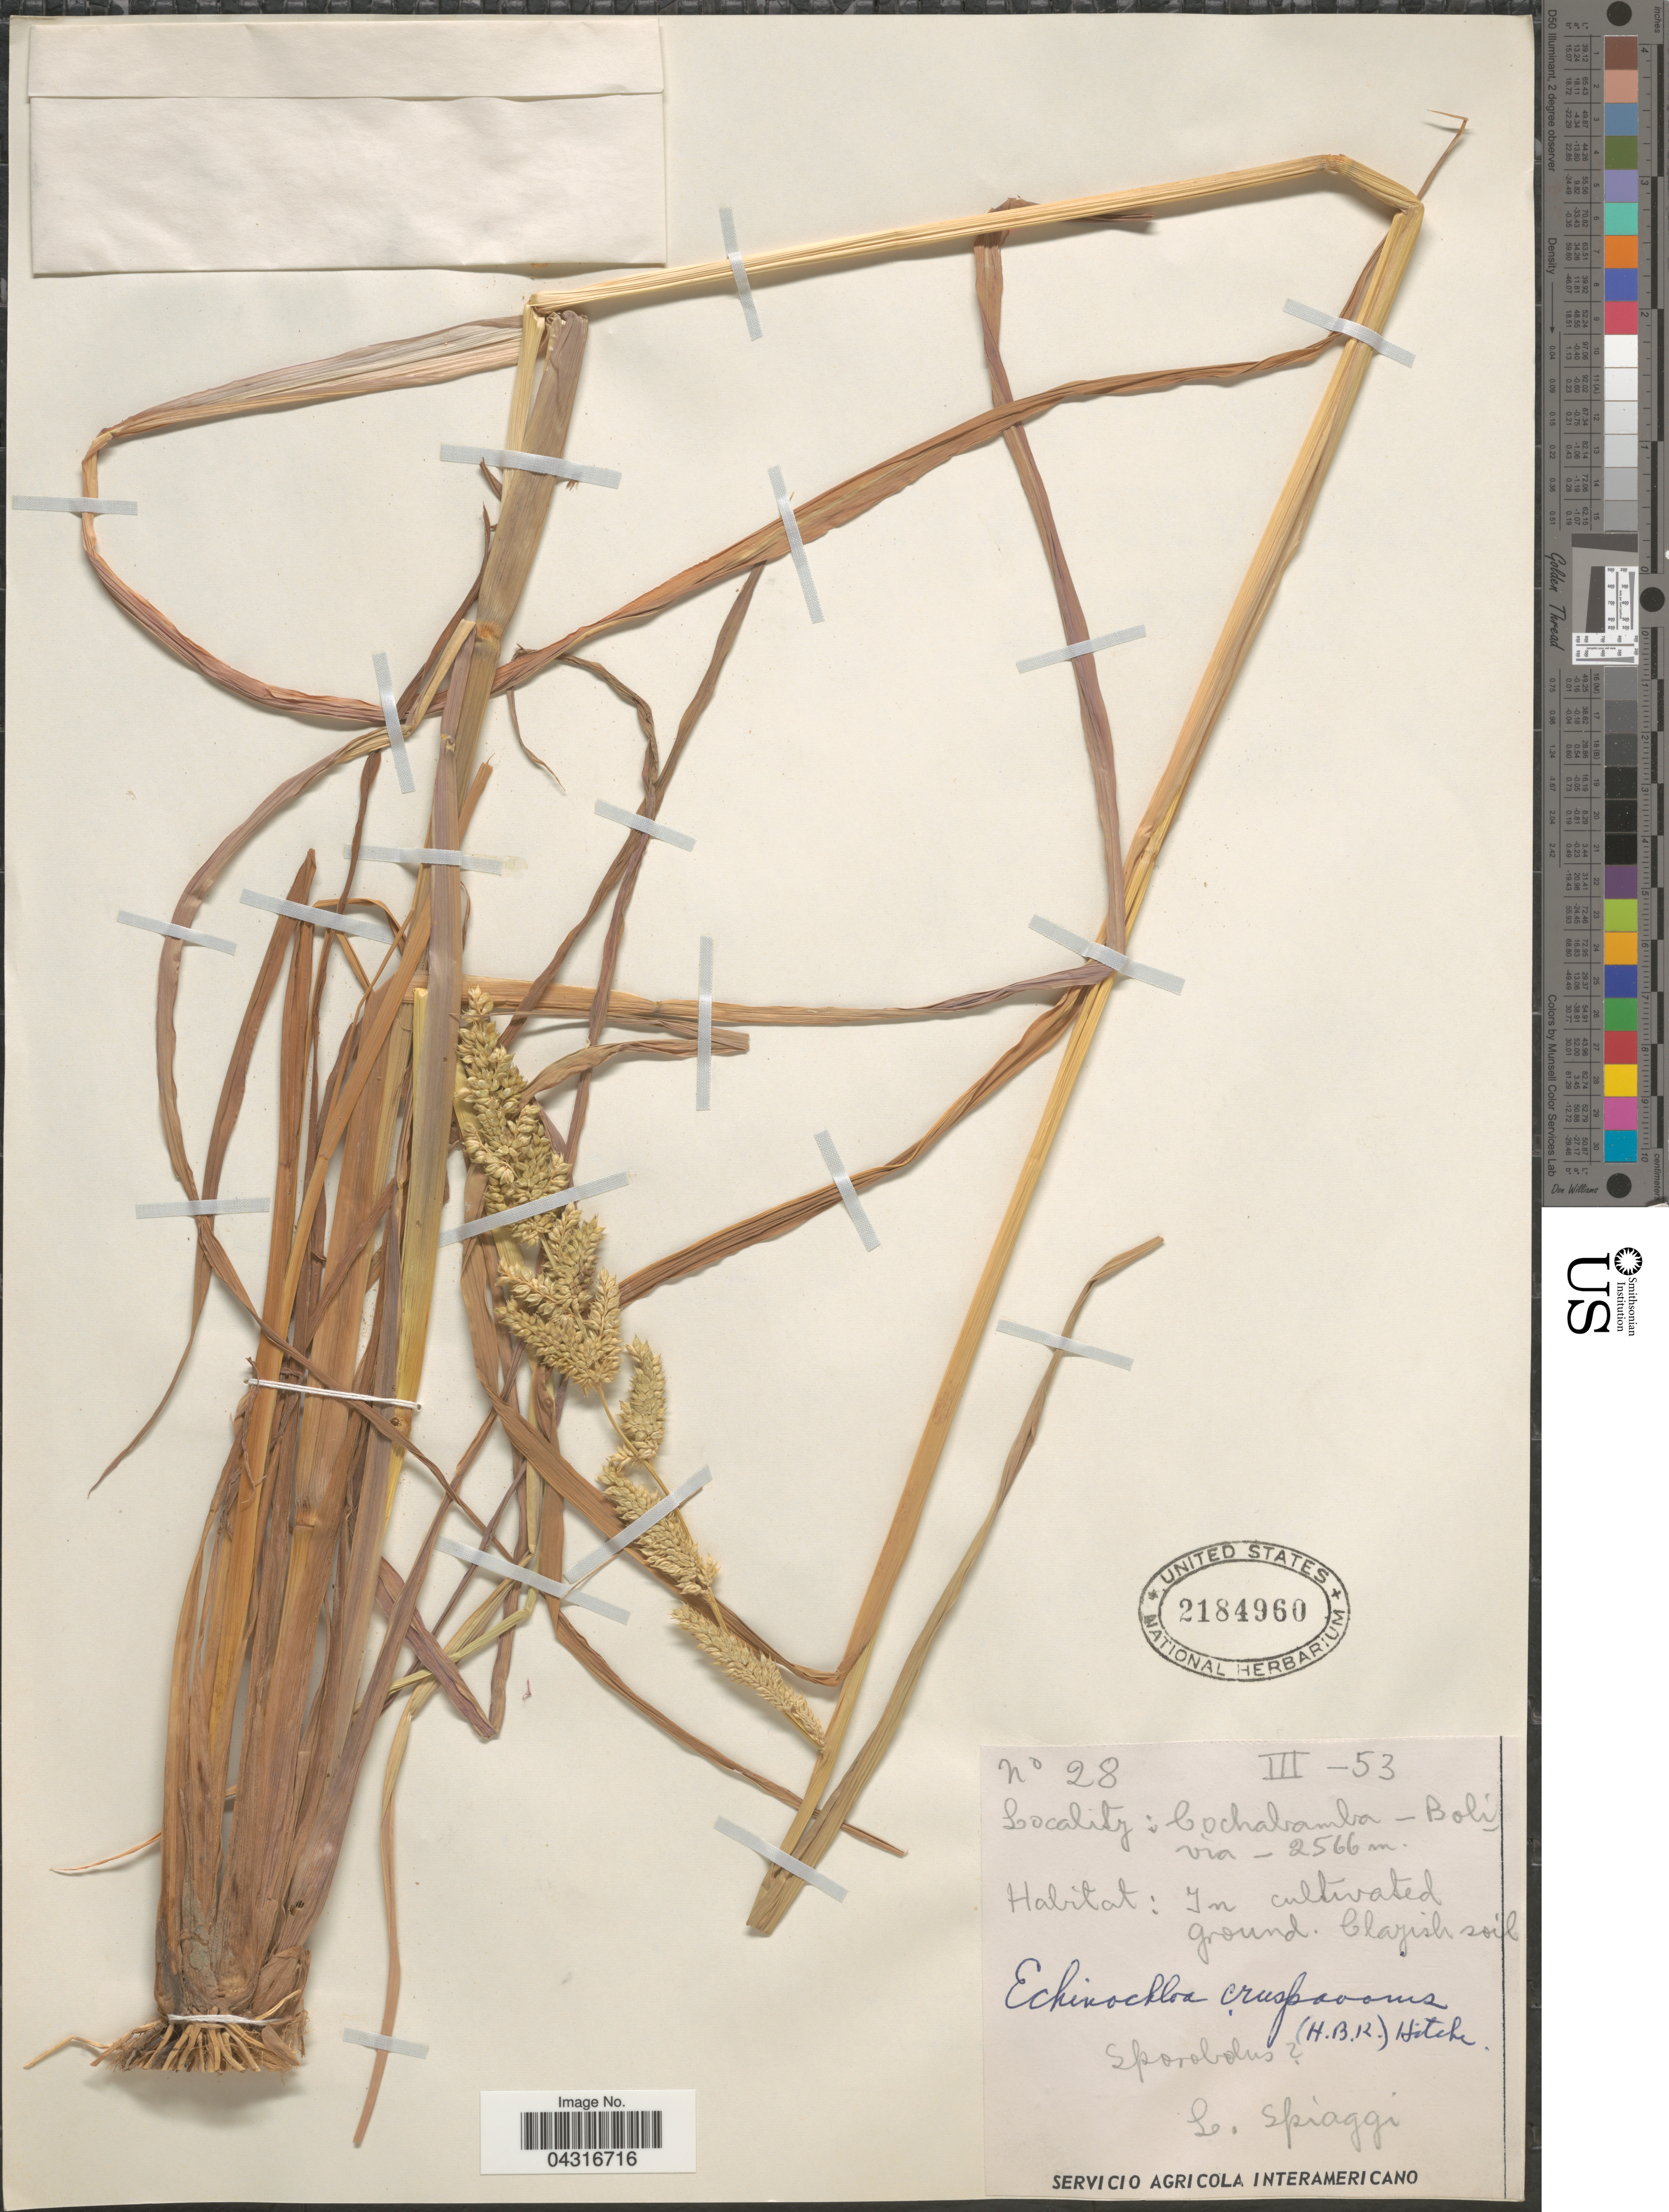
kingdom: Plantae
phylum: Tracheophyta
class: Liliopsida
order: Poales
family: Poaceae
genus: Echinochloa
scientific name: Echinochloa crus-pavonis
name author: (Kunth) Schult.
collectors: L. Spiaggi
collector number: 28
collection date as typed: Transcribed d/m/y: /3/53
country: Bolivia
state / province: Cochabamba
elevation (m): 2566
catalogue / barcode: US 2184960